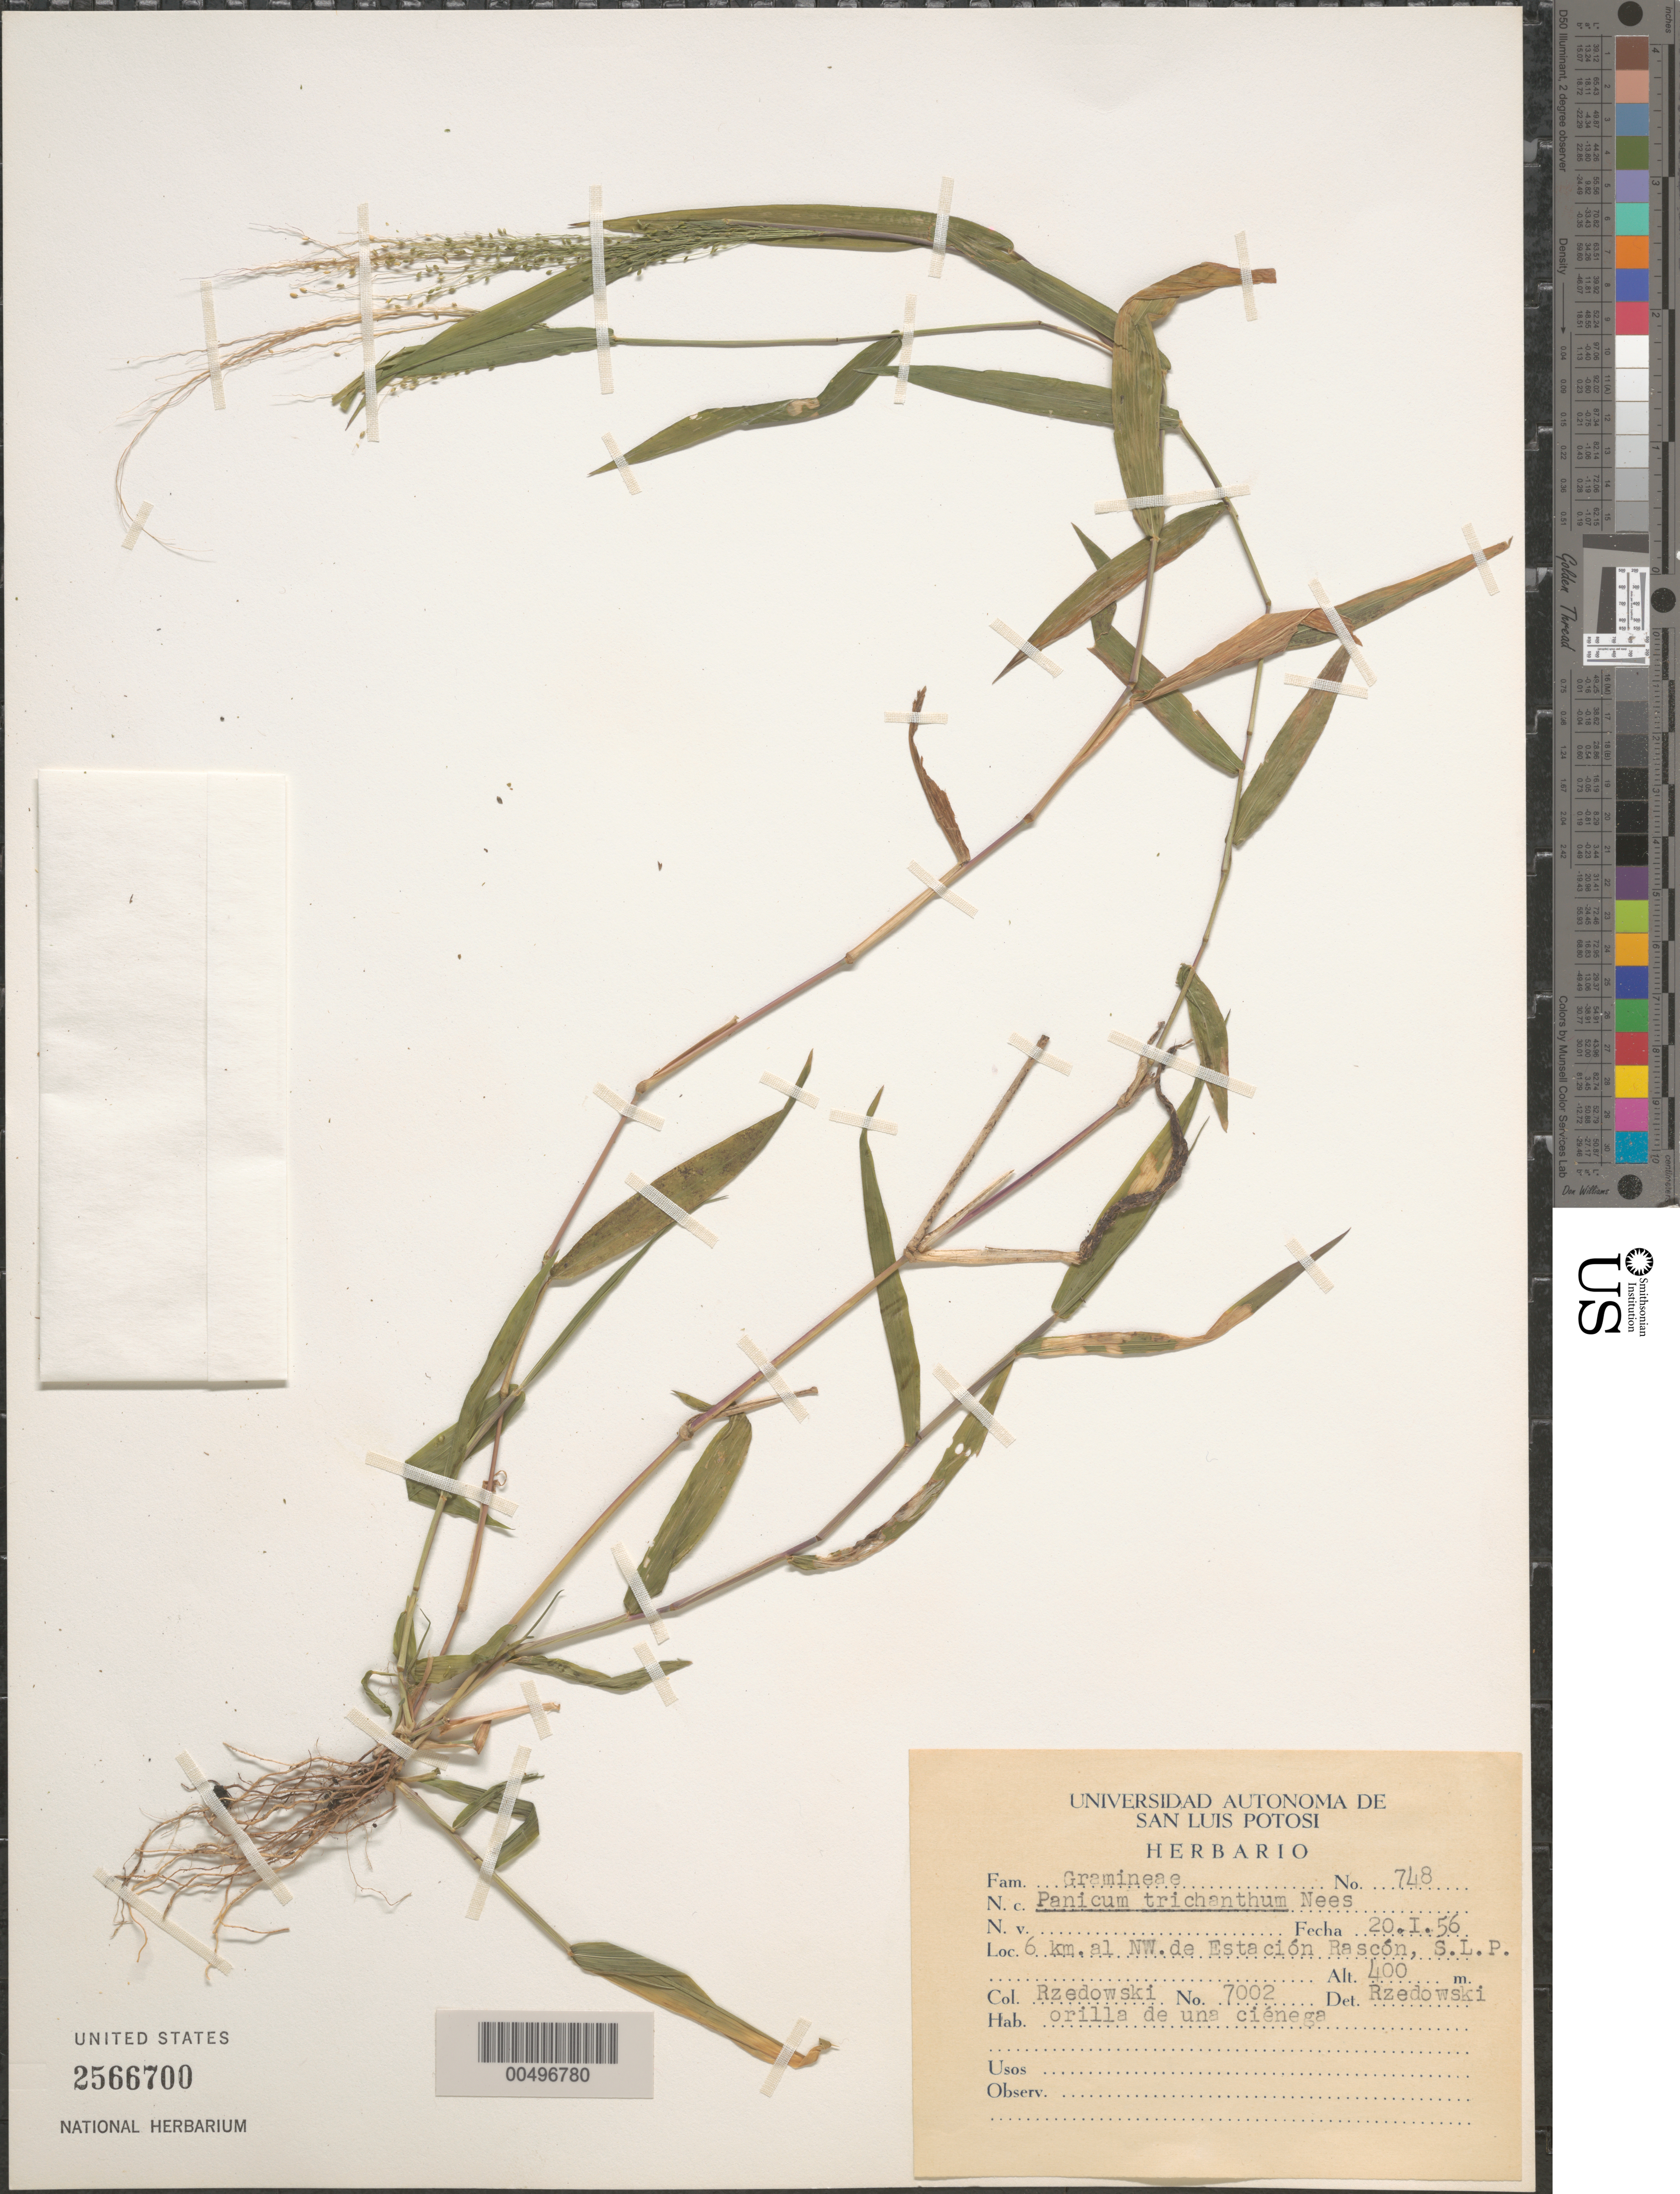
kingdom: Plantae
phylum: Tracheophyta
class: Liliopsida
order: Poales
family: Poaceae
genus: Panicum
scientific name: Panicum trichanthum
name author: Nees in Mart.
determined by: Rzedowski, J.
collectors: J. Rzedowski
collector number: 7002/748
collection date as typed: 20 Jan 1956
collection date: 1956-01-20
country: Mexico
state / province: San Luis Potosi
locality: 6 km al NW de Estación Rascón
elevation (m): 400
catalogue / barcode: US 2566700